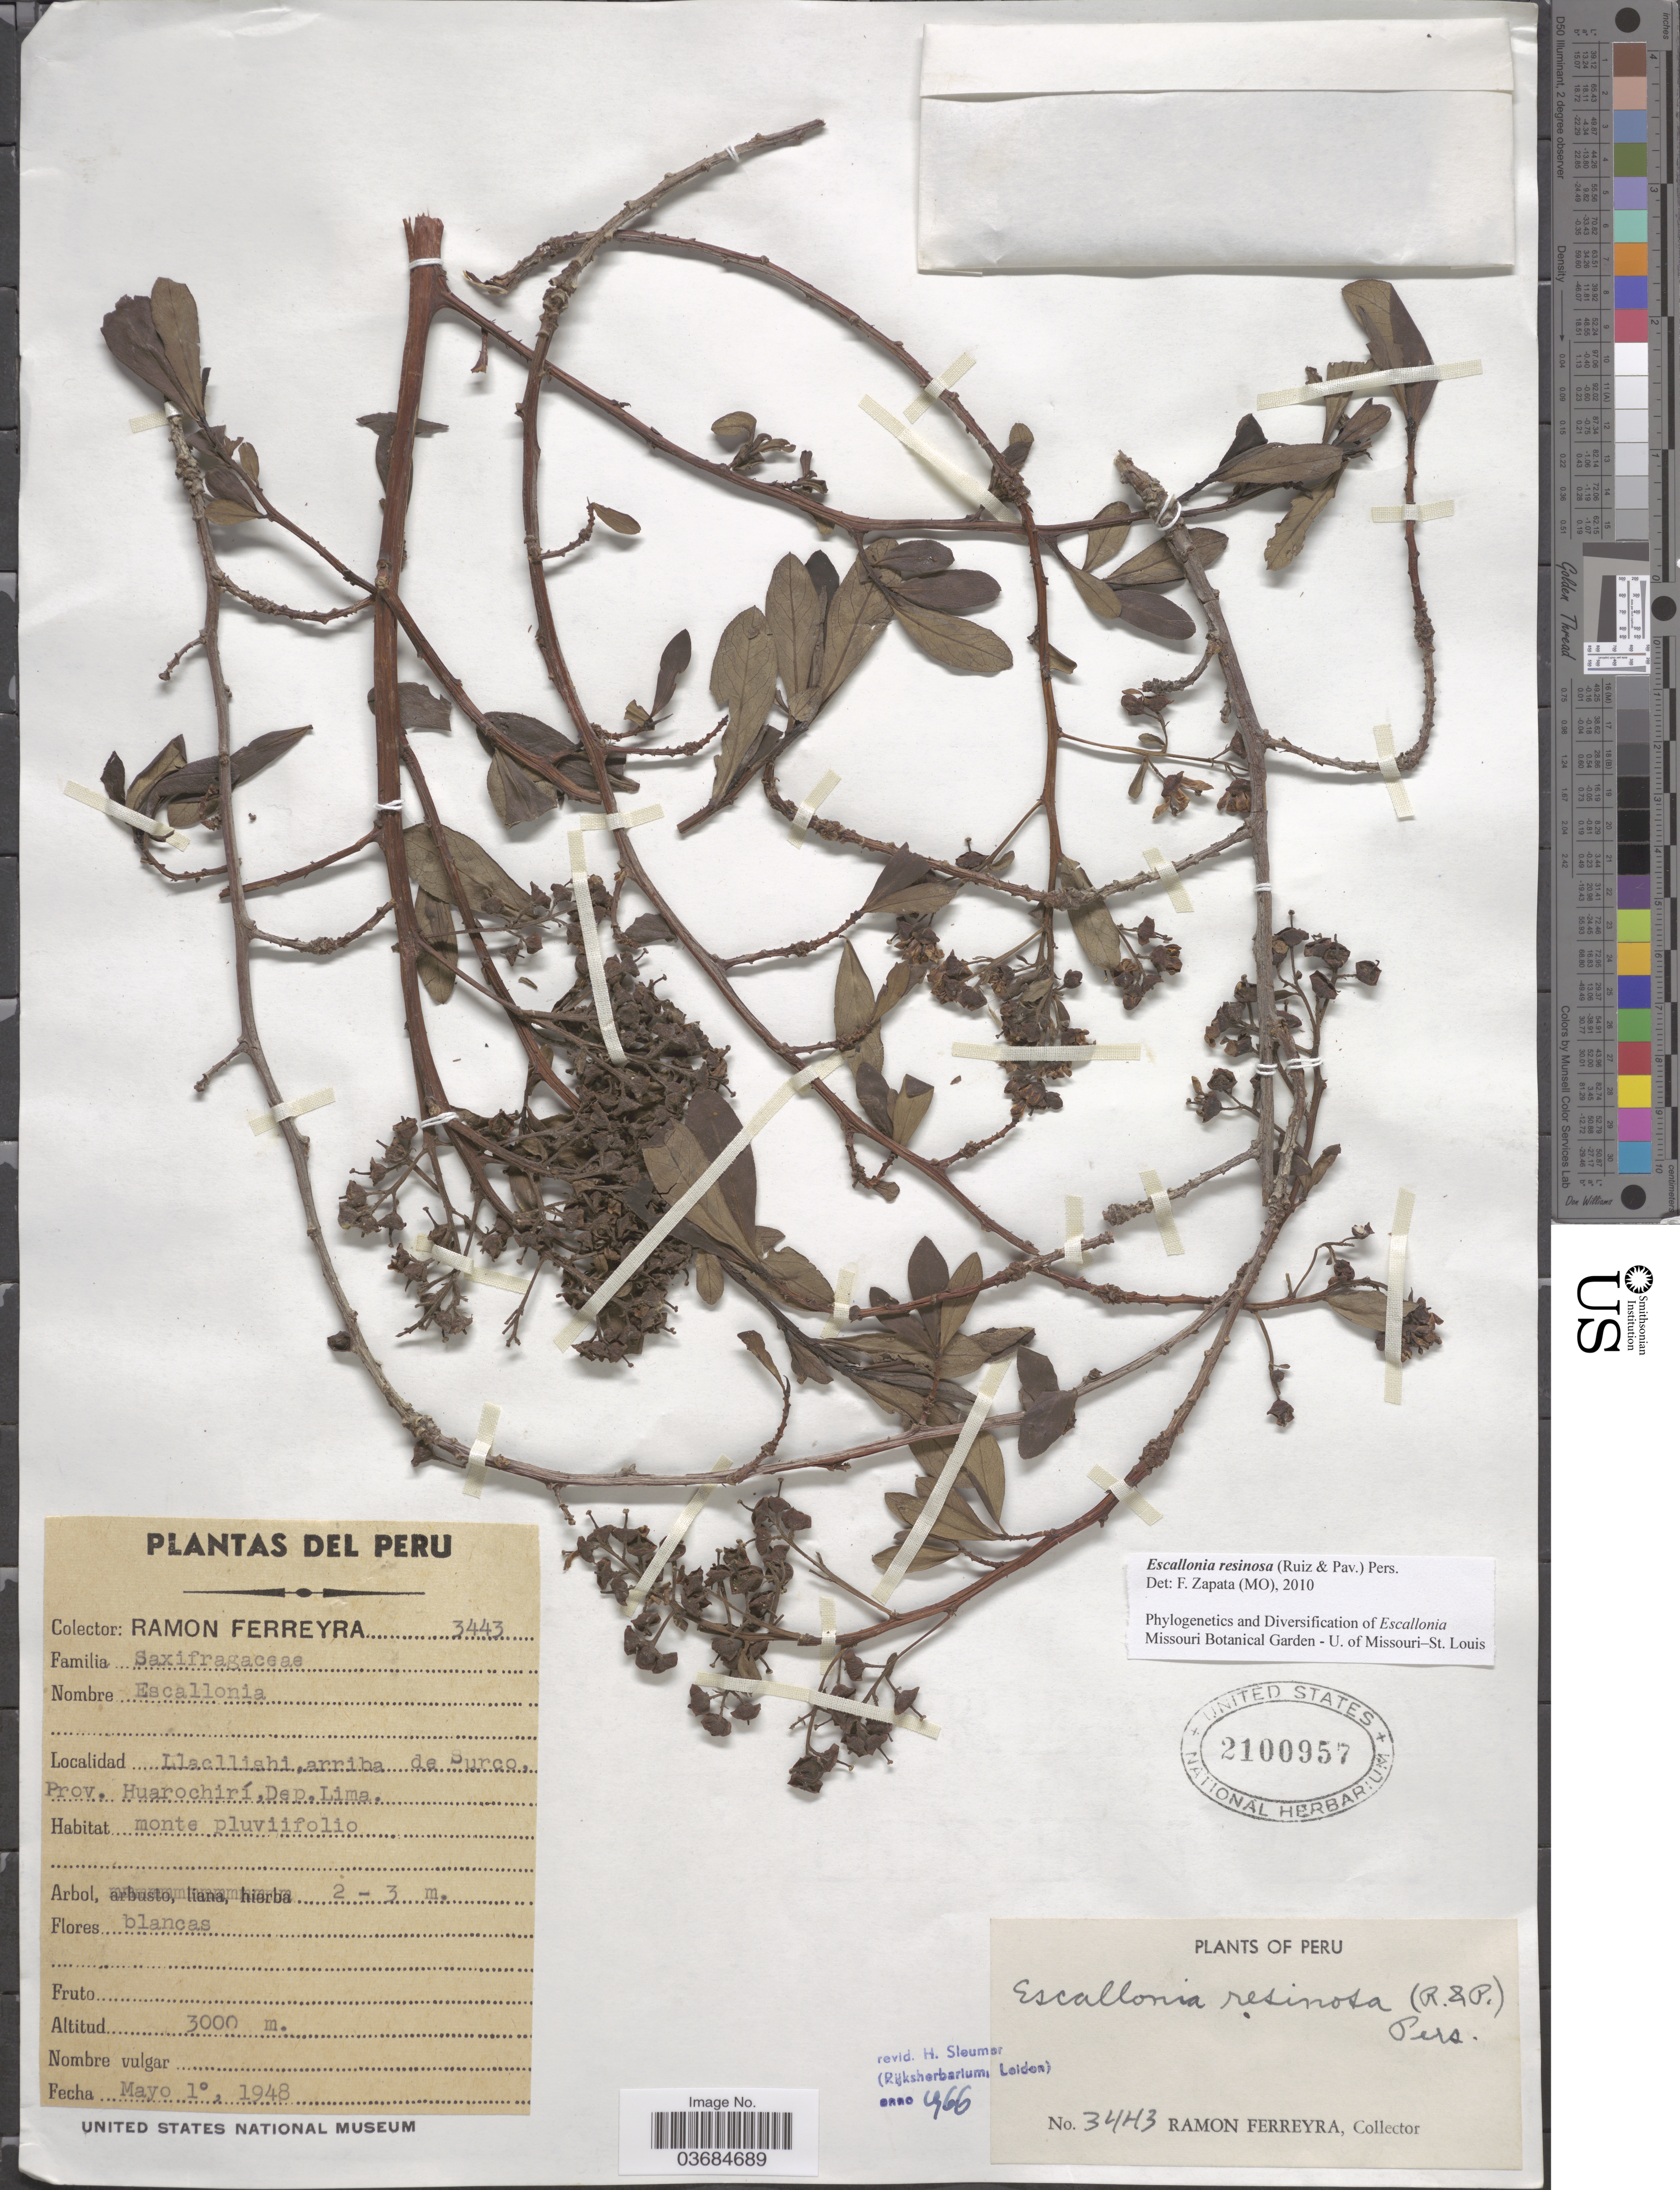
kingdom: Plantae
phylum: Tracheophyta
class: Magnoliopsida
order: Escalloniales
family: Escalloniaceae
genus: Escallonia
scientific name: Escallonia piurensis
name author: Mattf.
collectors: R. A. Ferreyra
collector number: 3443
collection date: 1948-05-01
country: Peru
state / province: Lima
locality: Llacllishi, arriba de Surco, Prov. Huarochirí, Dep. Lima.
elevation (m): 3000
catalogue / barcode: US 2100957